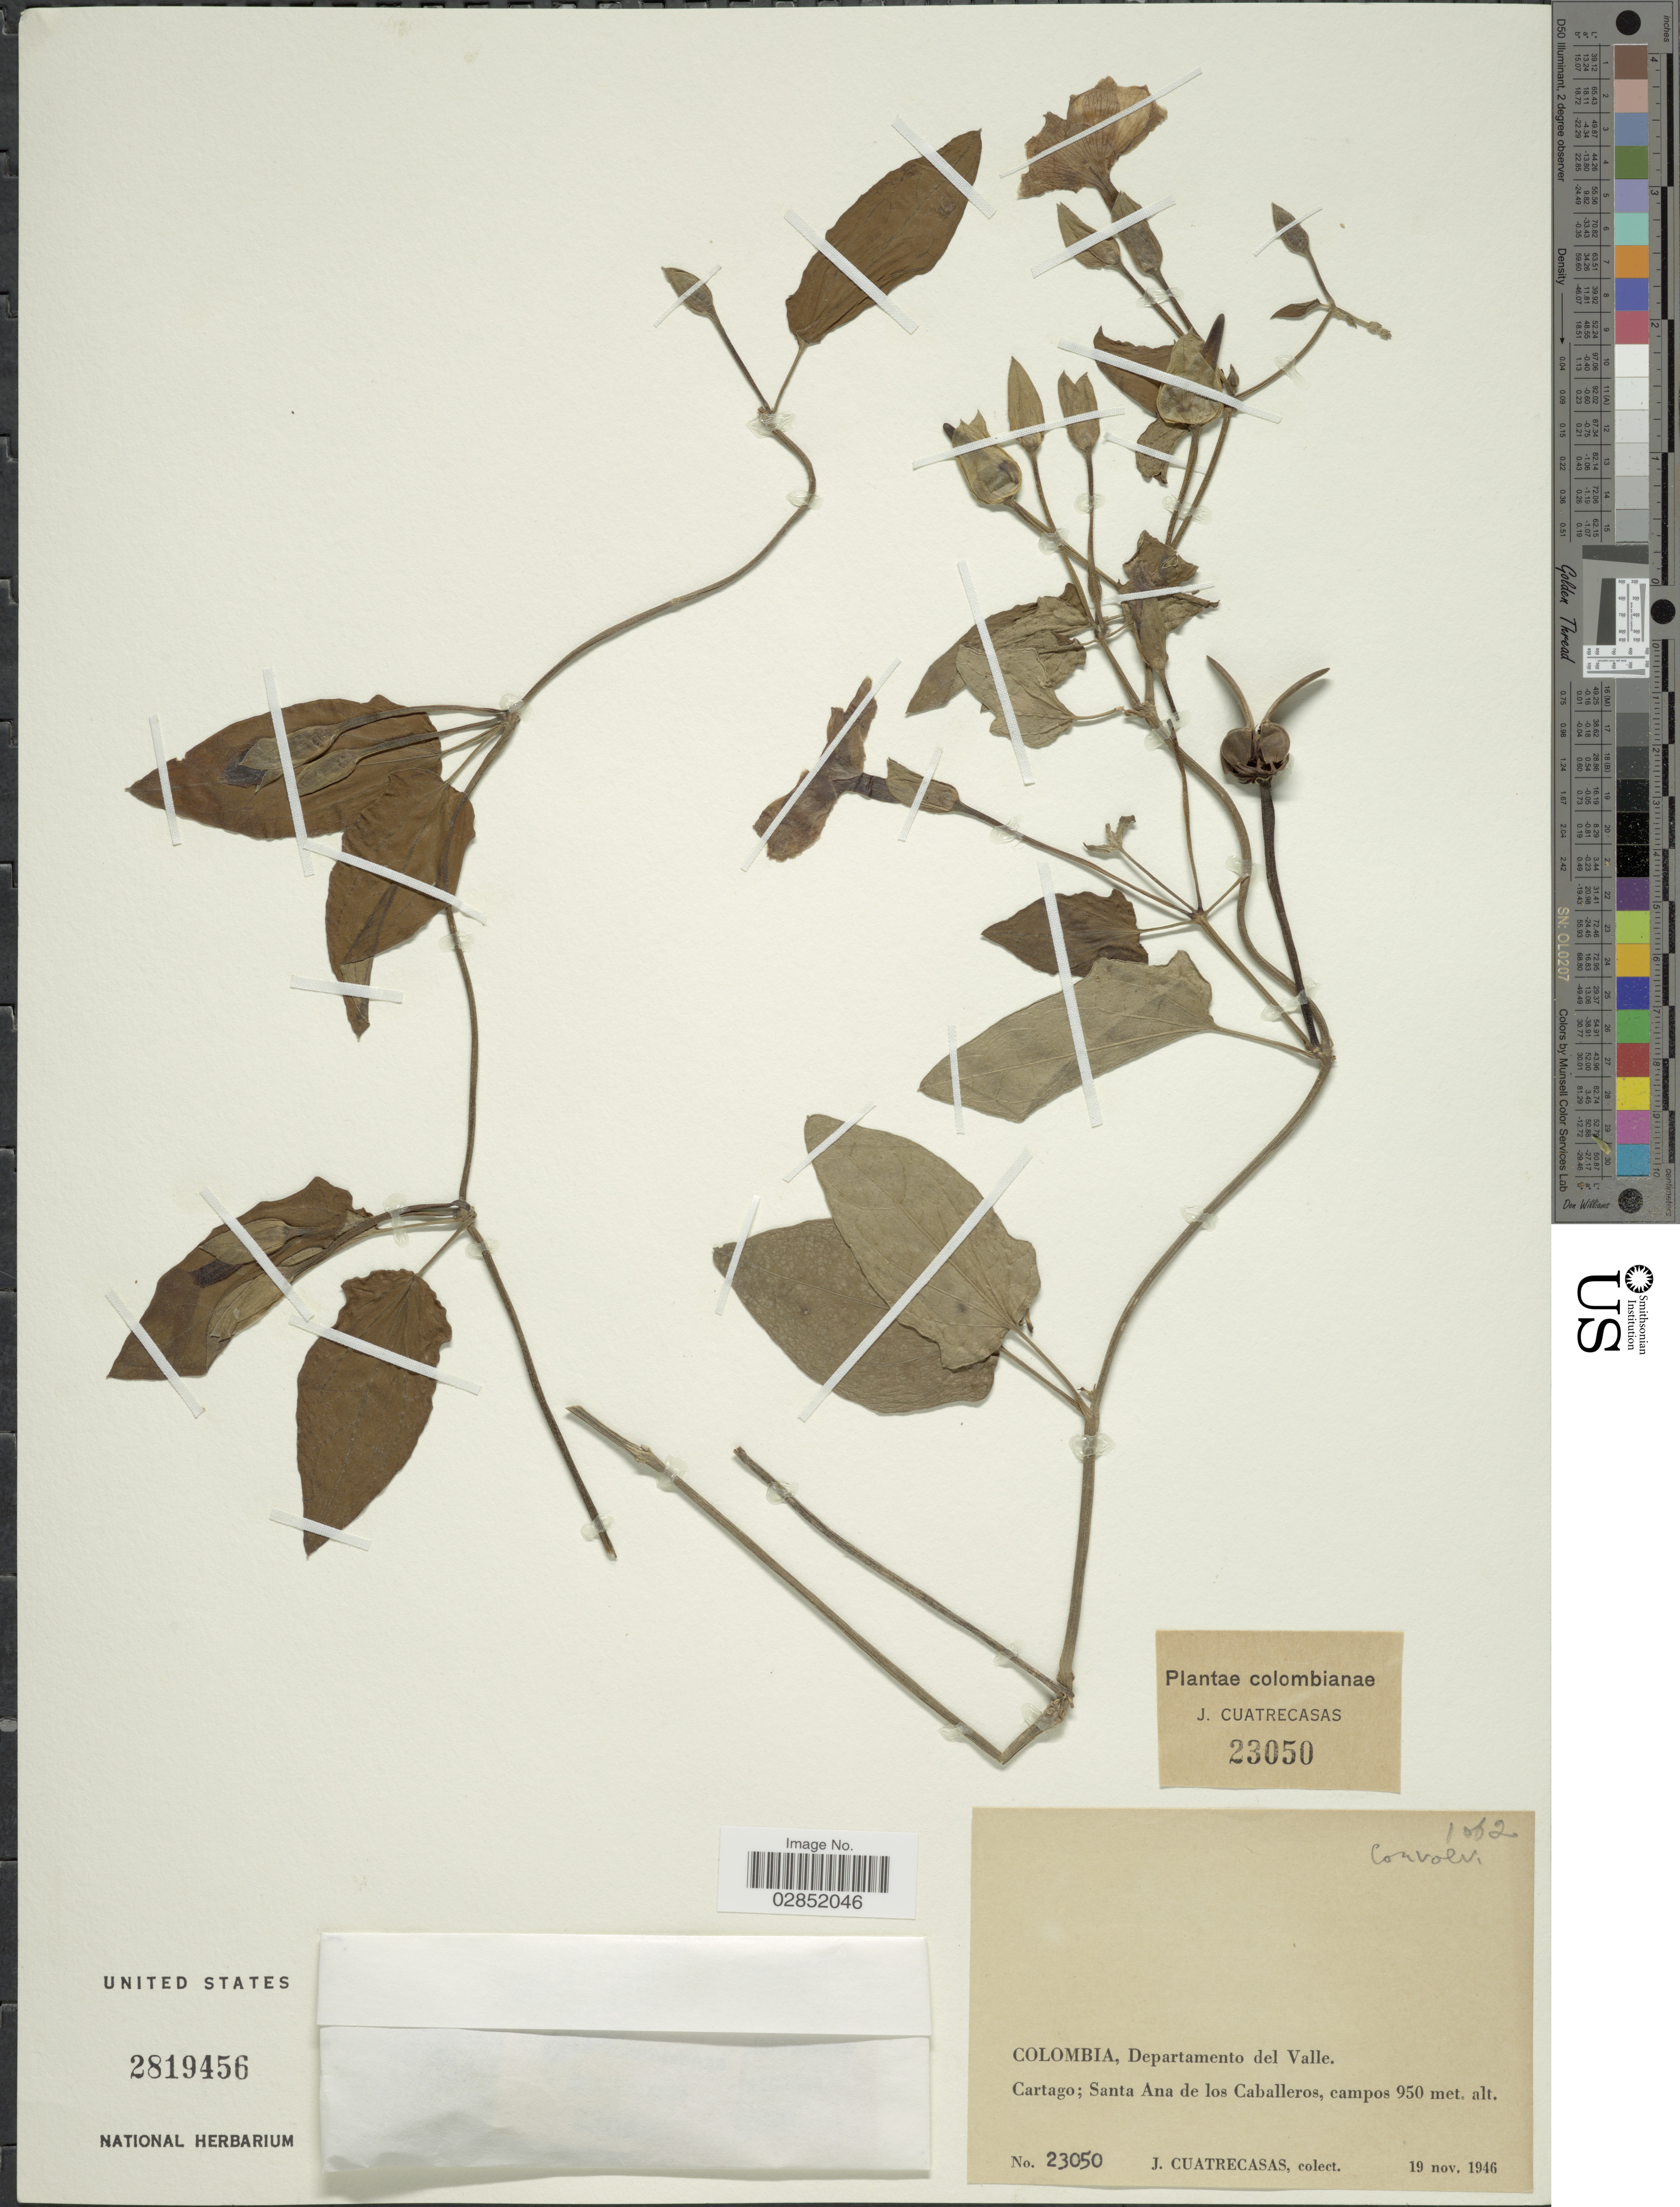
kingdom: Plantae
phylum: Tracheophyta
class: Magnoliopsida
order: Lamiales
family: Acanthaceae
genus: Thunbergia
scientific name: Thunbergia fragrans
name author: Roxb.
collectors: J. Cuatrecasas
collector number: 23050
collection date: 1946-11-19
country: Colombia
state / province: Valle del Cauca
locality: Departamento del Valle. Cartago; Santa Ana de los Caballeros.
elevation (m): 950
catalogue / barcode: US 2819456